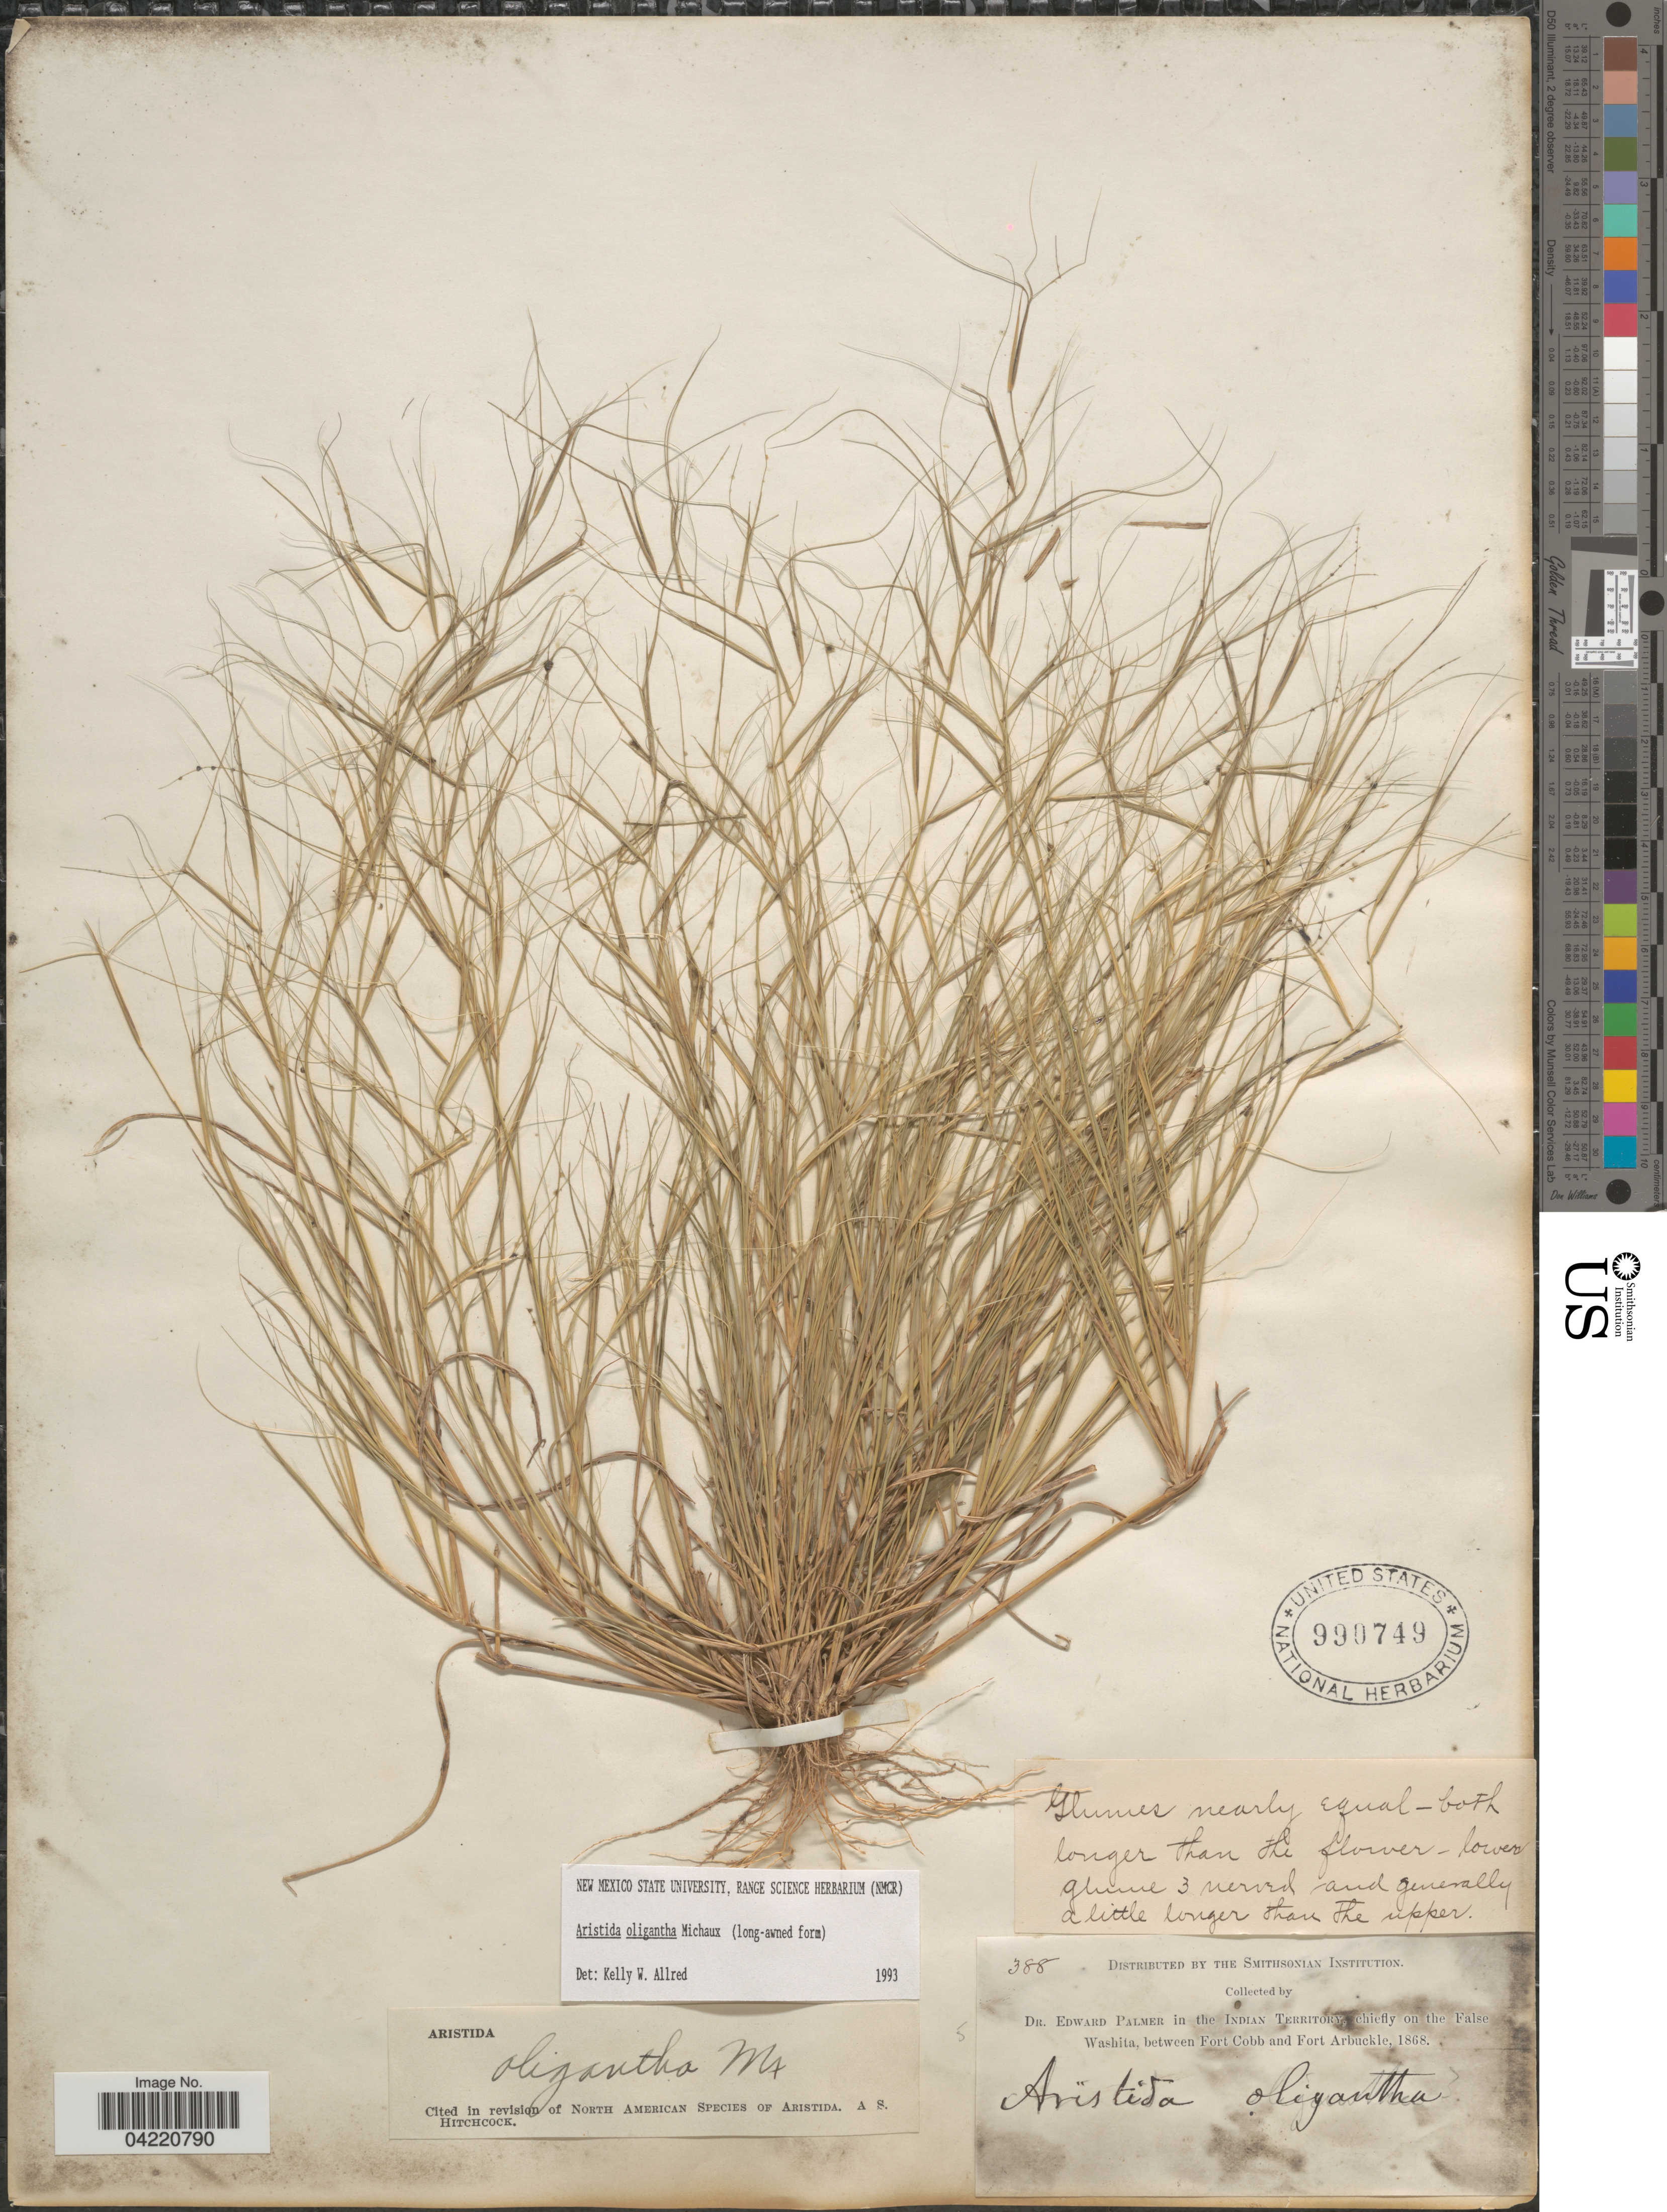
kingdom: Plantae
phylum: Tracheophyta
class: Liliopsida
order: Poales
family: Poaceae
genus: Aristida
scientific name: Aristida oligantha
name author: Michx.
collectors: E. Palmer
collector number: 388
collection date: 1868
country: United States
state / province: Oklahoma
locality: In the Indian Territory, chiefly on the False Washita, between Fort Cobb and Fort Arbuckle.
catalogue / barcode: US 990749